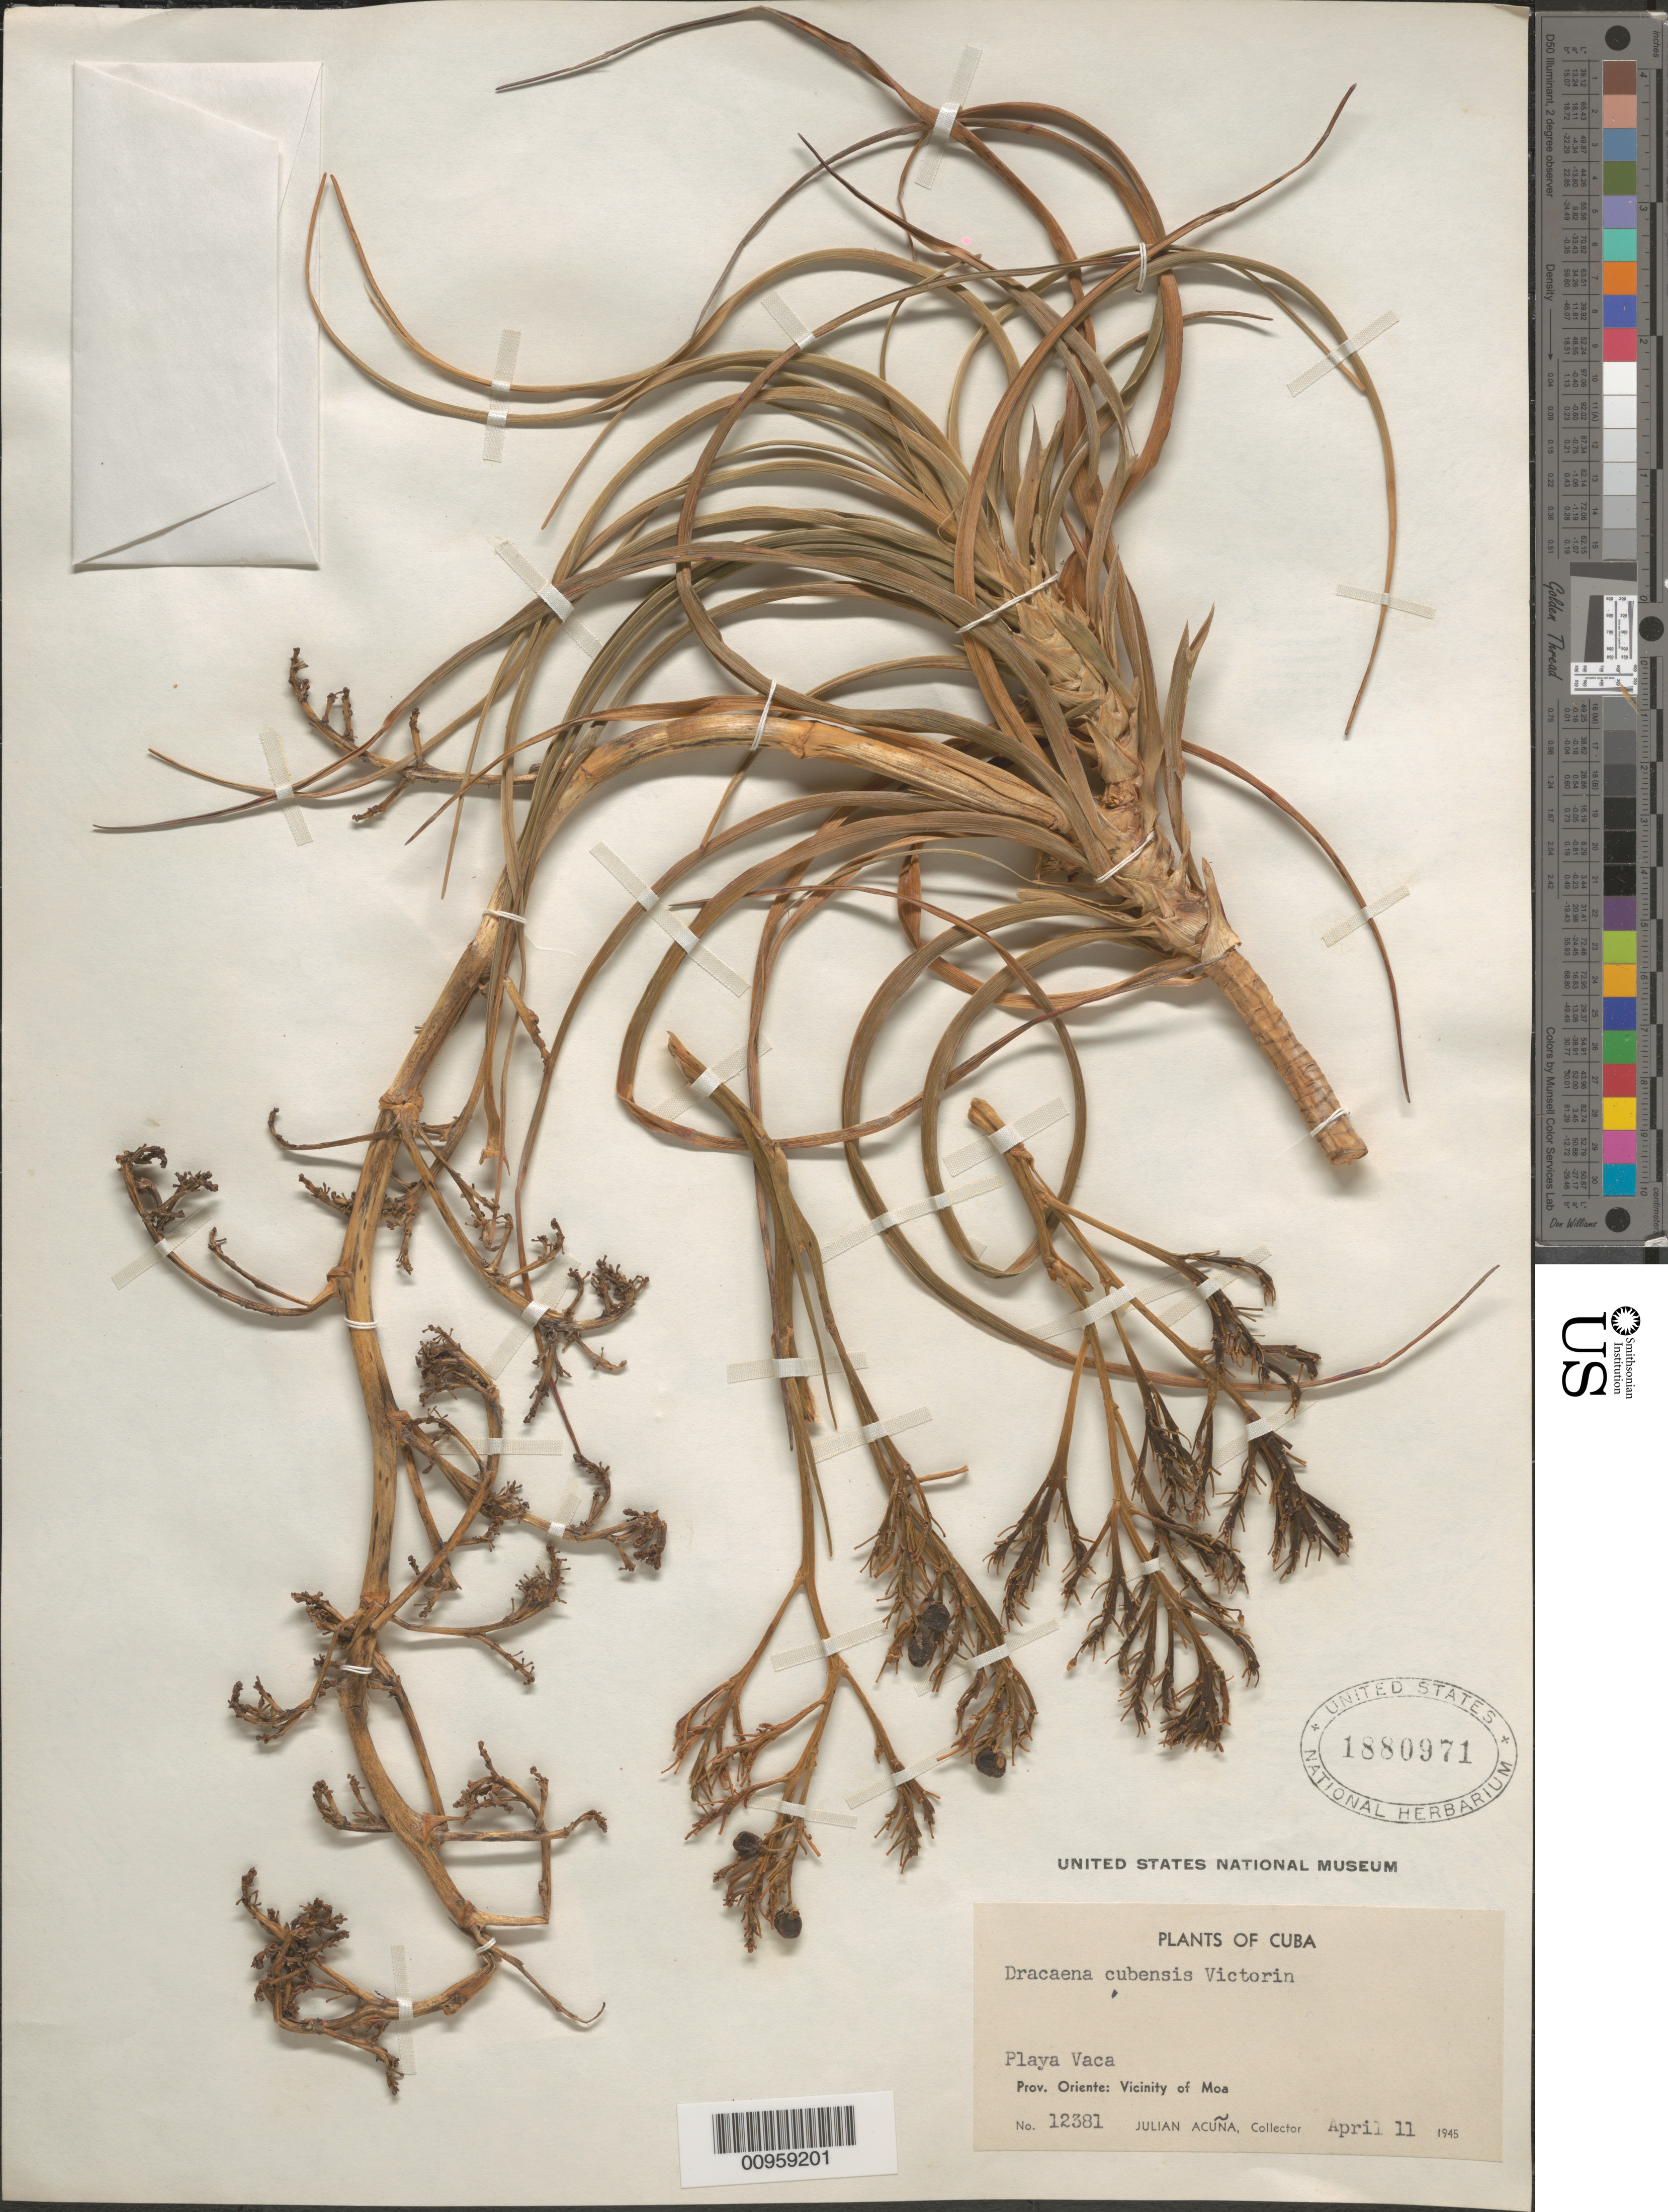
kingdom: Plantae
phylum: Tracheophyta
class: Liliopsida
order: Asparagales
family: Asparagaceae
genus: Dracaena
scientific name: Dracaena cubensis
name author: Vict.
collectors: J. Acuña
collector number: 12381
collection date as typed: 11 Apr 1945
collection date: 1945-04-11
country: Cuba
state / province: Holguín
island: Cuba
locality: Vicinity of Moa [Oriente], Playa Vaca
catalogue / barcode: US 1880971